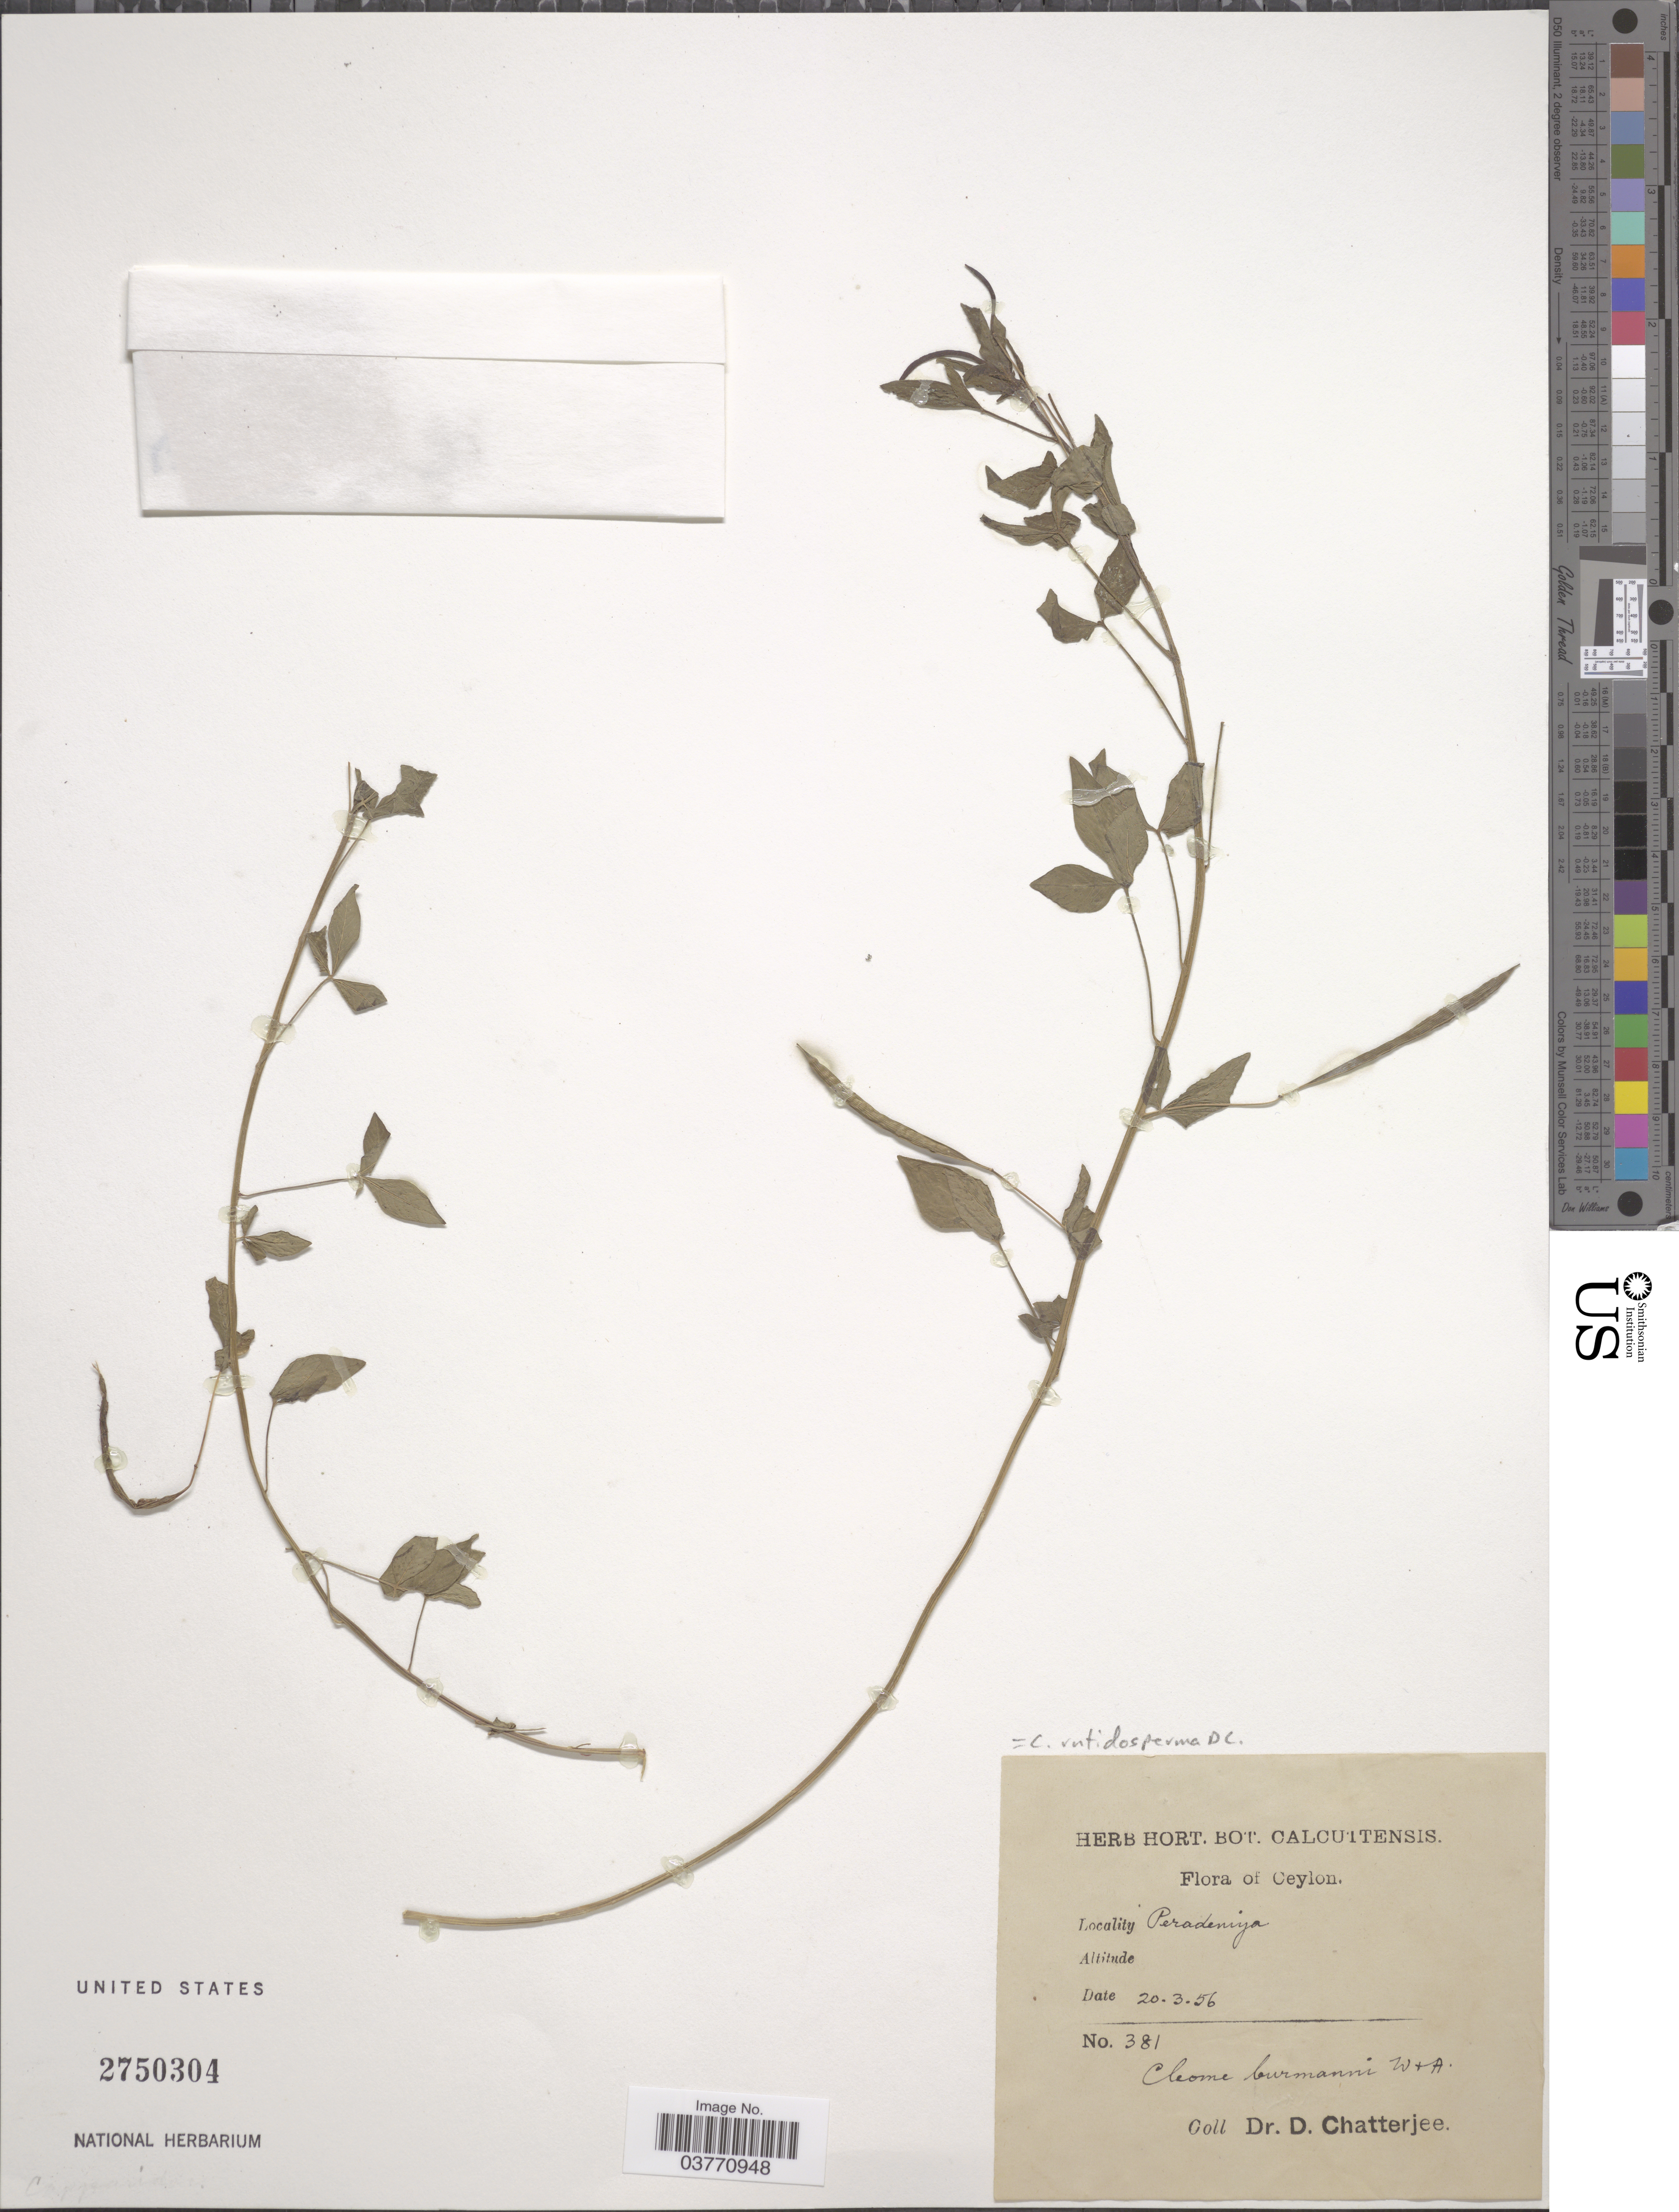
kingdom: Plantae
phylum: Tracheophyta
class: Magnoliopsida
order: Brassicales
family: Cleomaceae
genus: Sieruela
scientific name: Sieruela rutidosperma var. rutidosperma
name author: (DC.) Roalson & J.C. Hall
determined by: Strong, Mark T., (BOT), Smithsonian Institution - National Museum of Natural History (UNITED STATES)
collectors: D. Chatterjee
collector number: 381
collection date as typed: Transcribed d/m/y: 20/3/56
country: Sri Lanka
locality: Ceylon. Peradeniya.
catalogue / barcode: US 2750304